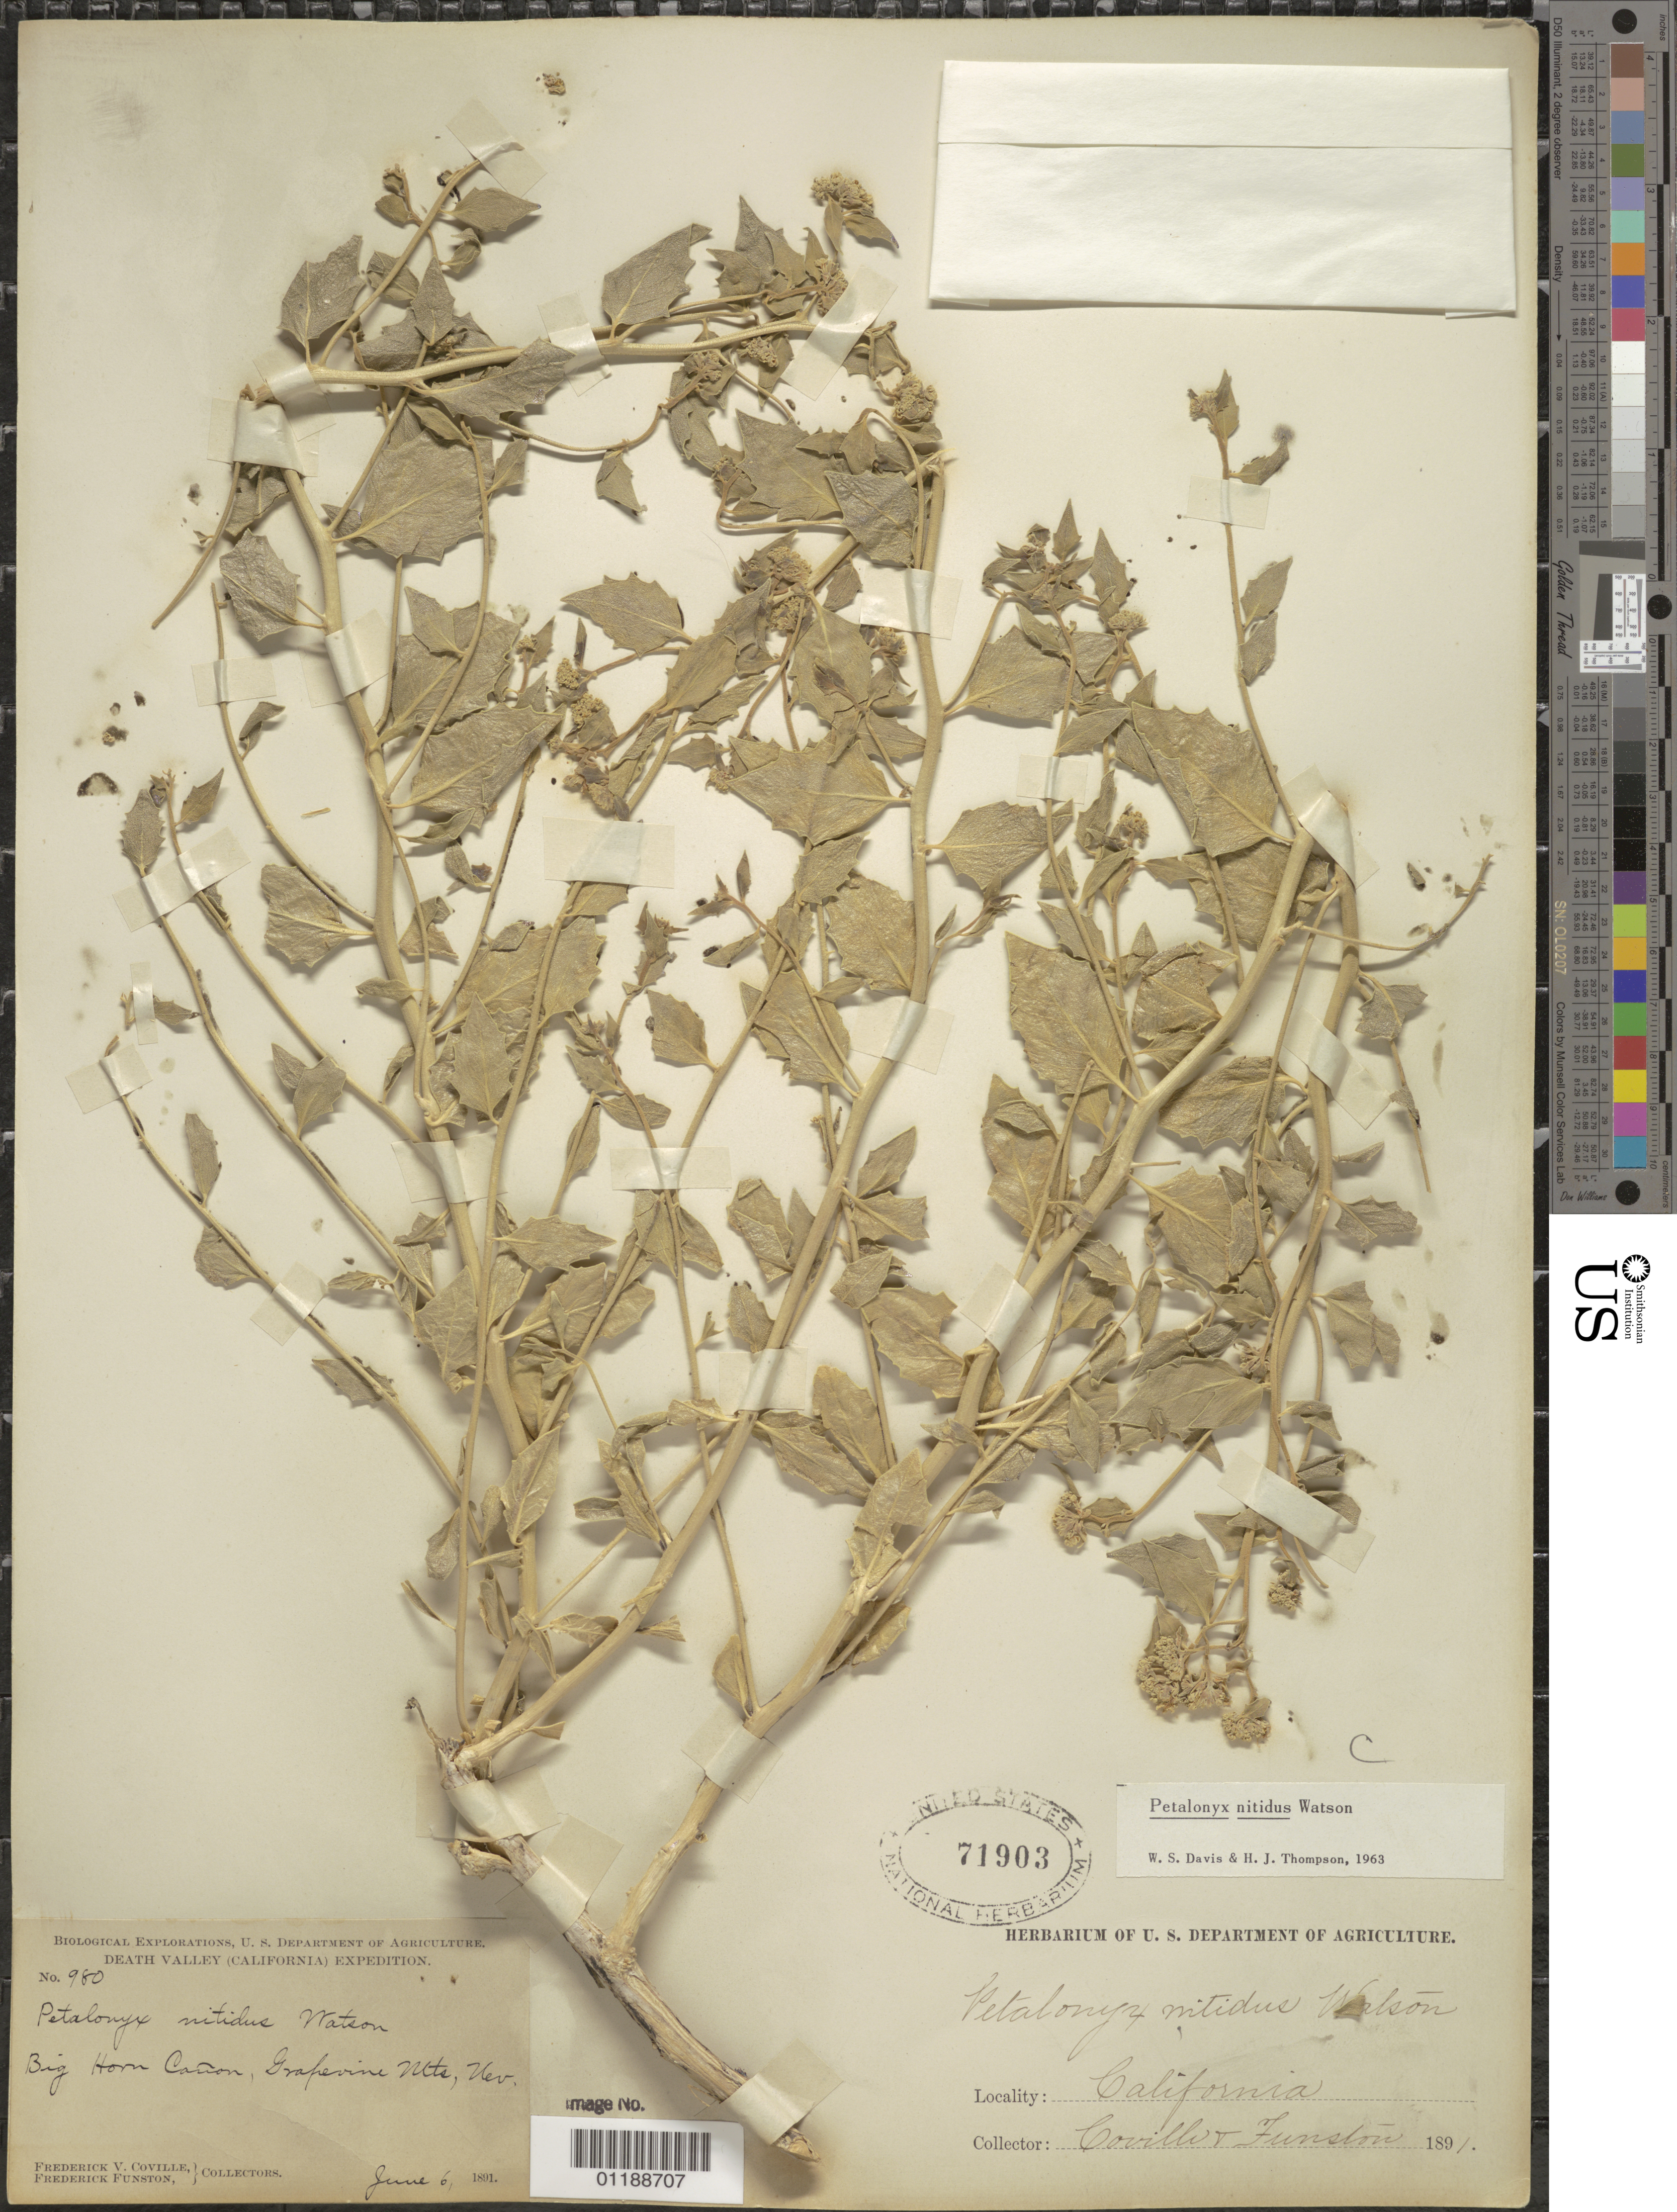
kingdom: Plantae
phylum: Tracheophyta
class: Magnoliopsida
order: Cornales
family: Loasaceae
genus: Petalonyx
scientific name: Petalonyx nitidus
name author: S. Watson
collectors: F. V. Coville & F. Funston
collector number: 980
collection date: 1891-06-06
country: United States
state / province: California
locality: Big Horn Canyon, Grapevine Mts.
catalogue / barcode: US 71903